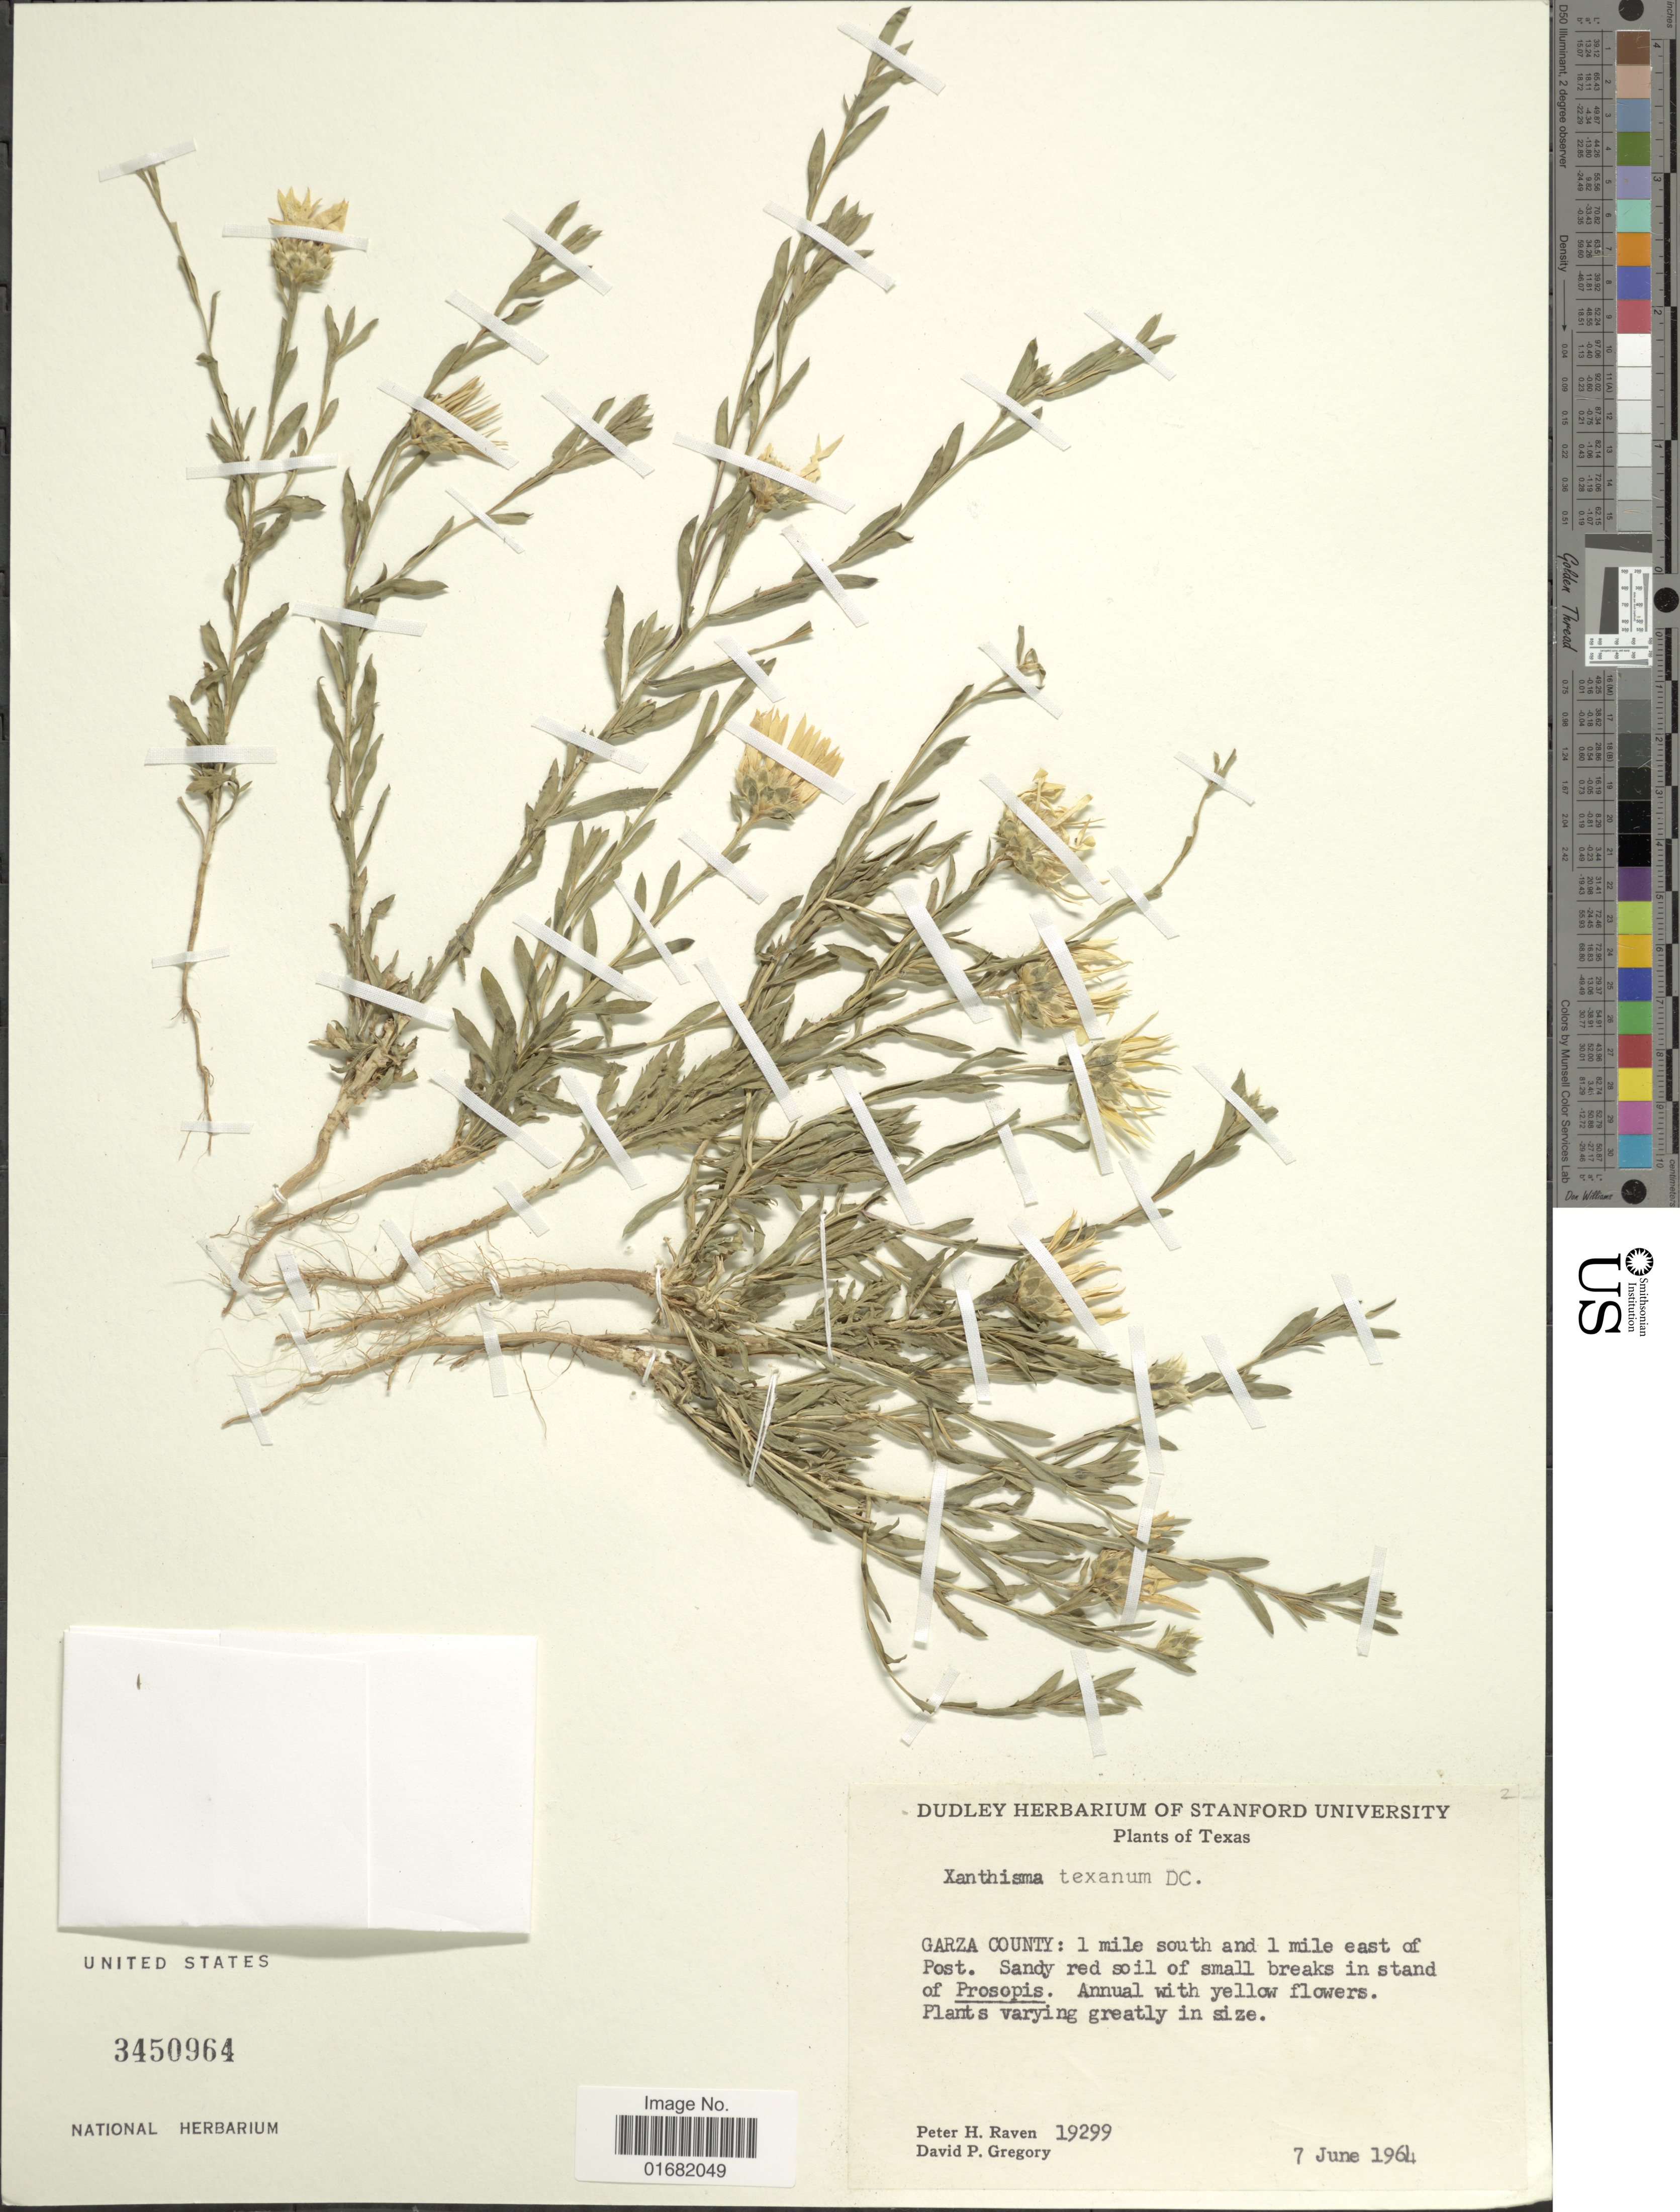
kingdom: Plantae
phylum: Tracheophyta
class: Magnoliopsida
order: Asterales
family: Asteraceae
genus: Xanthisma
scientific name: Xanthisma texanum subsp. drummondii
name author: (Torr. & A. Gray) Semple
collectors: P. Raven & D. Gregory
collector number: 19299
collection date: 1964-06-07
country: United States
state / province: Texas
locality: Garza County: 1 mile south and 1 mile east of Post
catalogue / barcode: US 3450964